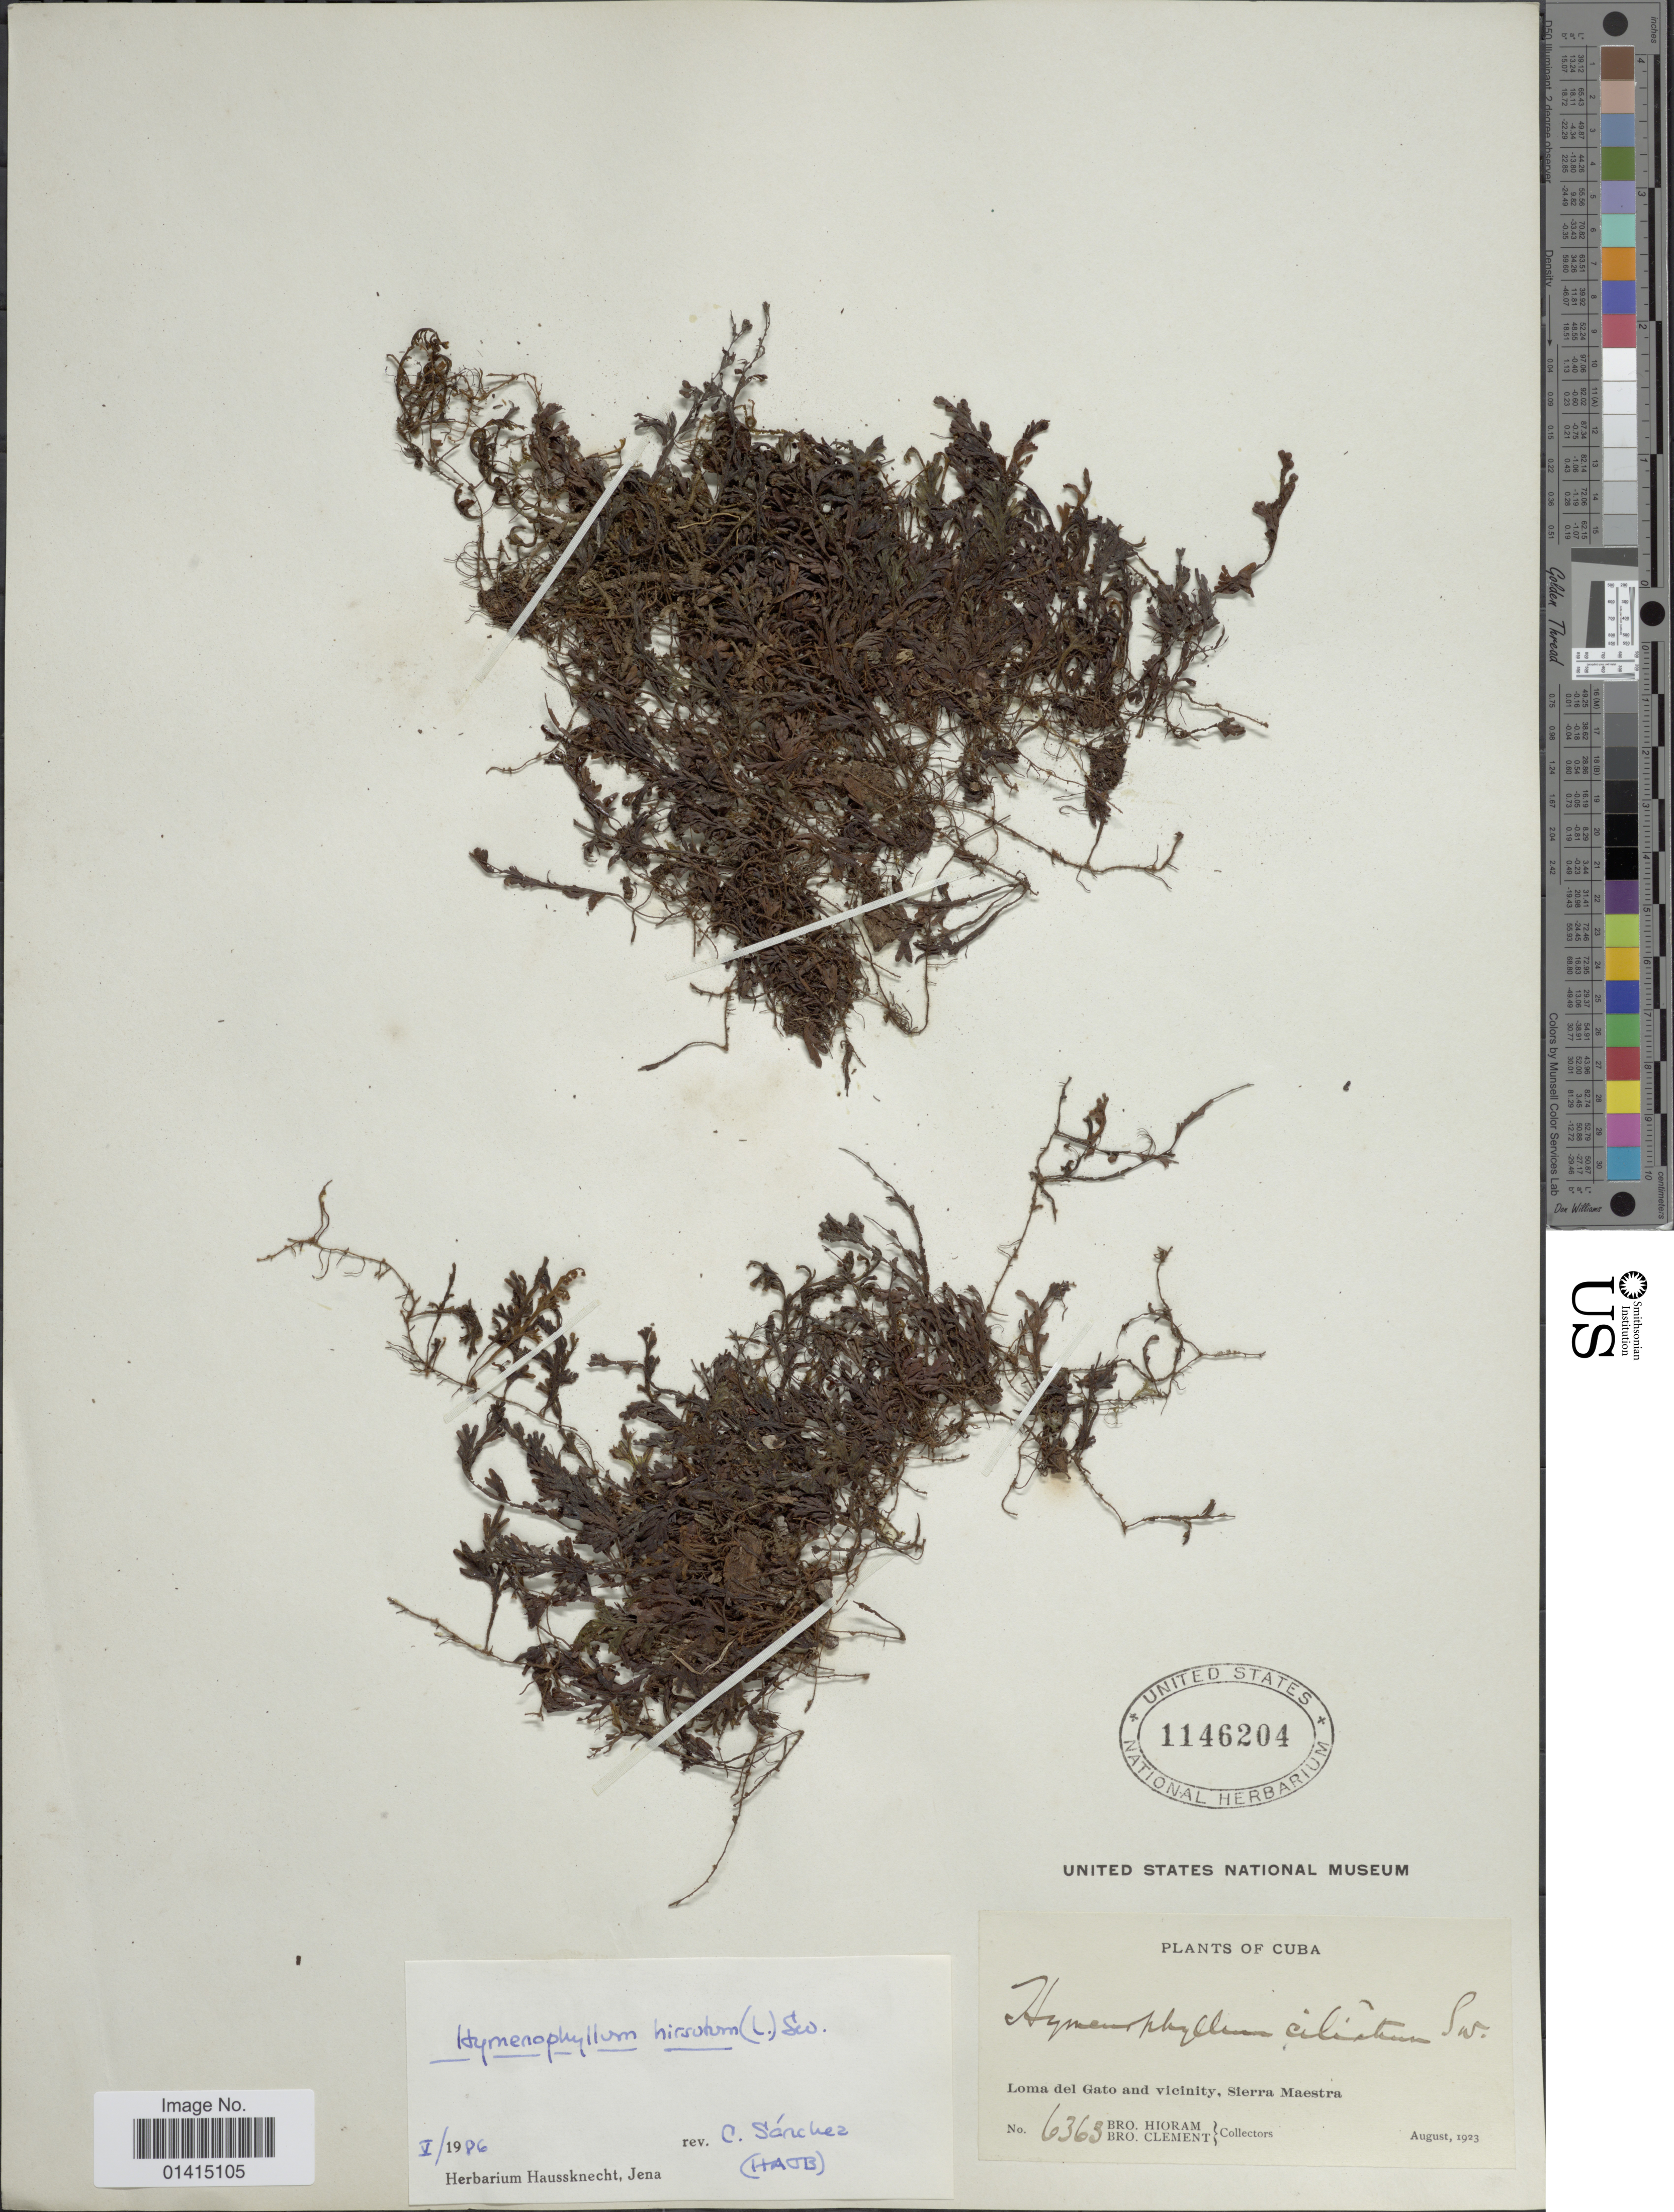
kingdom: Plantae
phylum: Tracheophyta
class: Polypodiopsida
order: Hymenophyllales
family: Hymenophyllaceae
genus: Hymenophyllum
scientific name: Hymenophyllum hirsutum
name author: (L.) Sw.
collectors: Bro. Hioram & B. Clement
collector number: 6363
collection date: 1923-08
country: Cuba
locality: Loma del Gato and vicinity, Sierra Maestra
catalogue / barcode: US 1146204